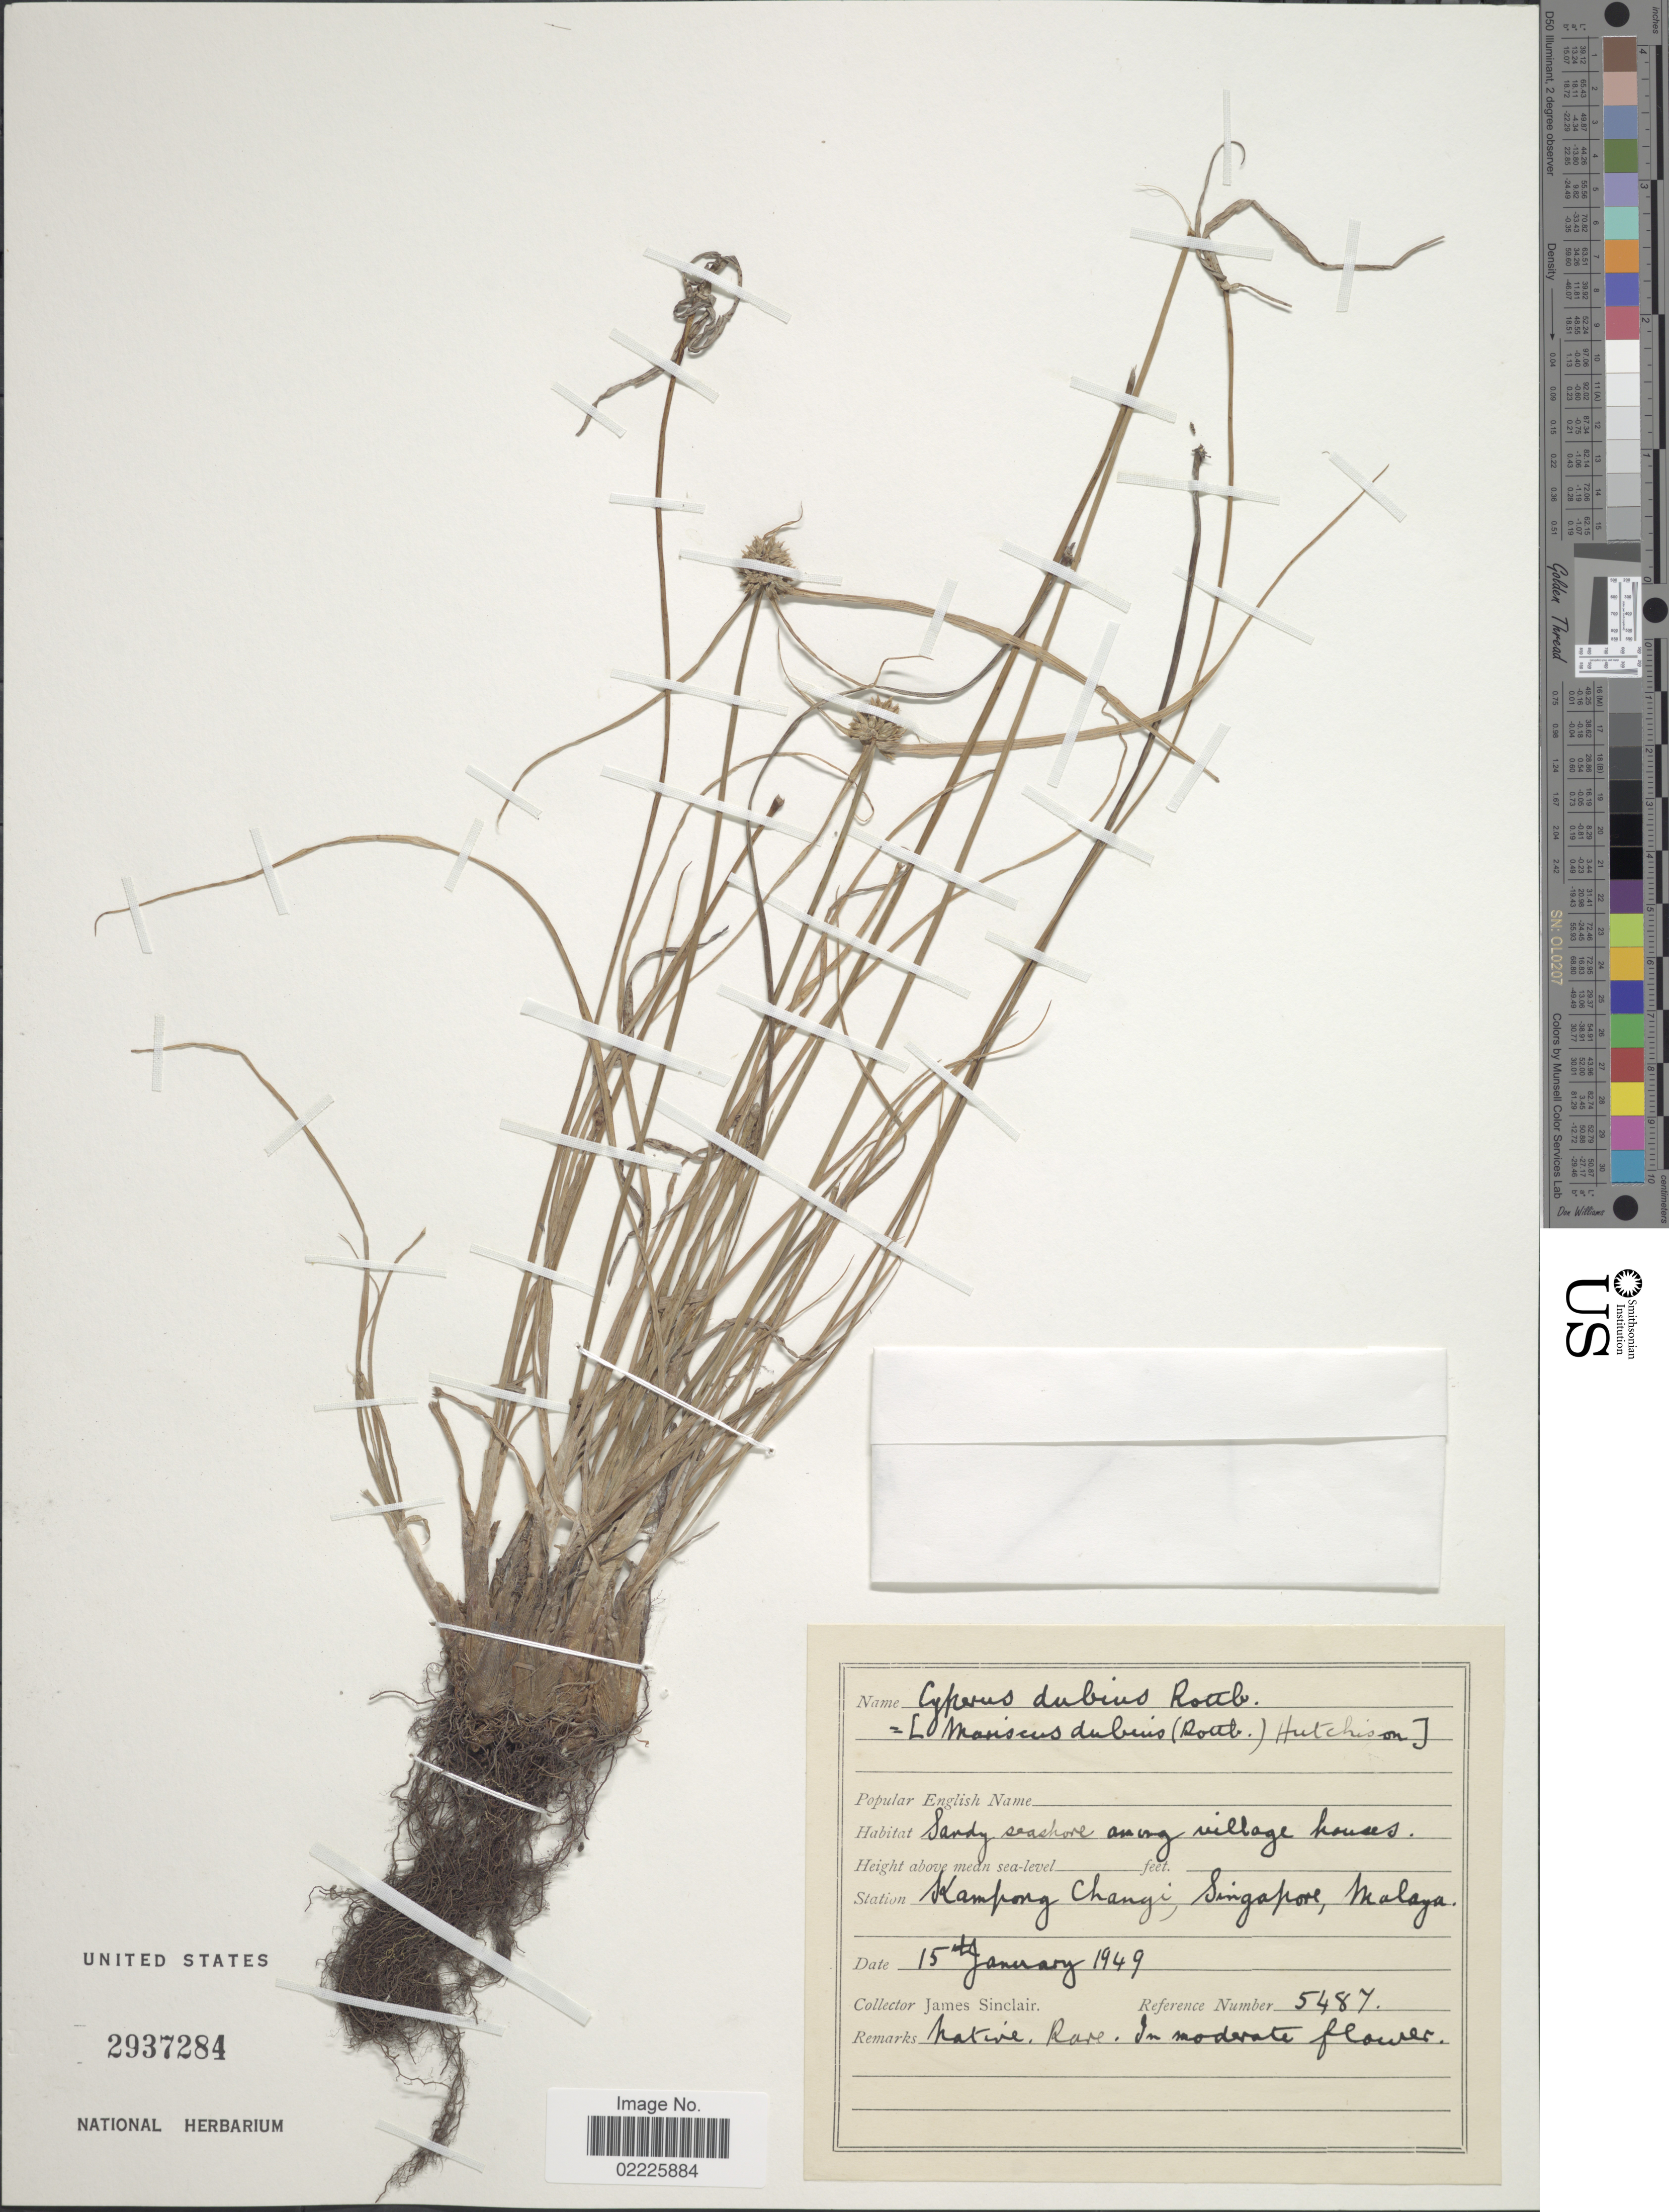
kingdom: Plantae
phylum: Tracheophyta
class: Liliopsida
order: Poales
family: Cyperaceae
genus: Cyperus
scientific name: Cyperus dubius Rottb. var. dubius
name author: Rottb.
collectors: J. Sinclair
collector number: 5487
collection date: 1949-01-15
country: Singapore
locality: Kampong Changi, Malaya, among village houses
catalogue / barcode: US 2937284